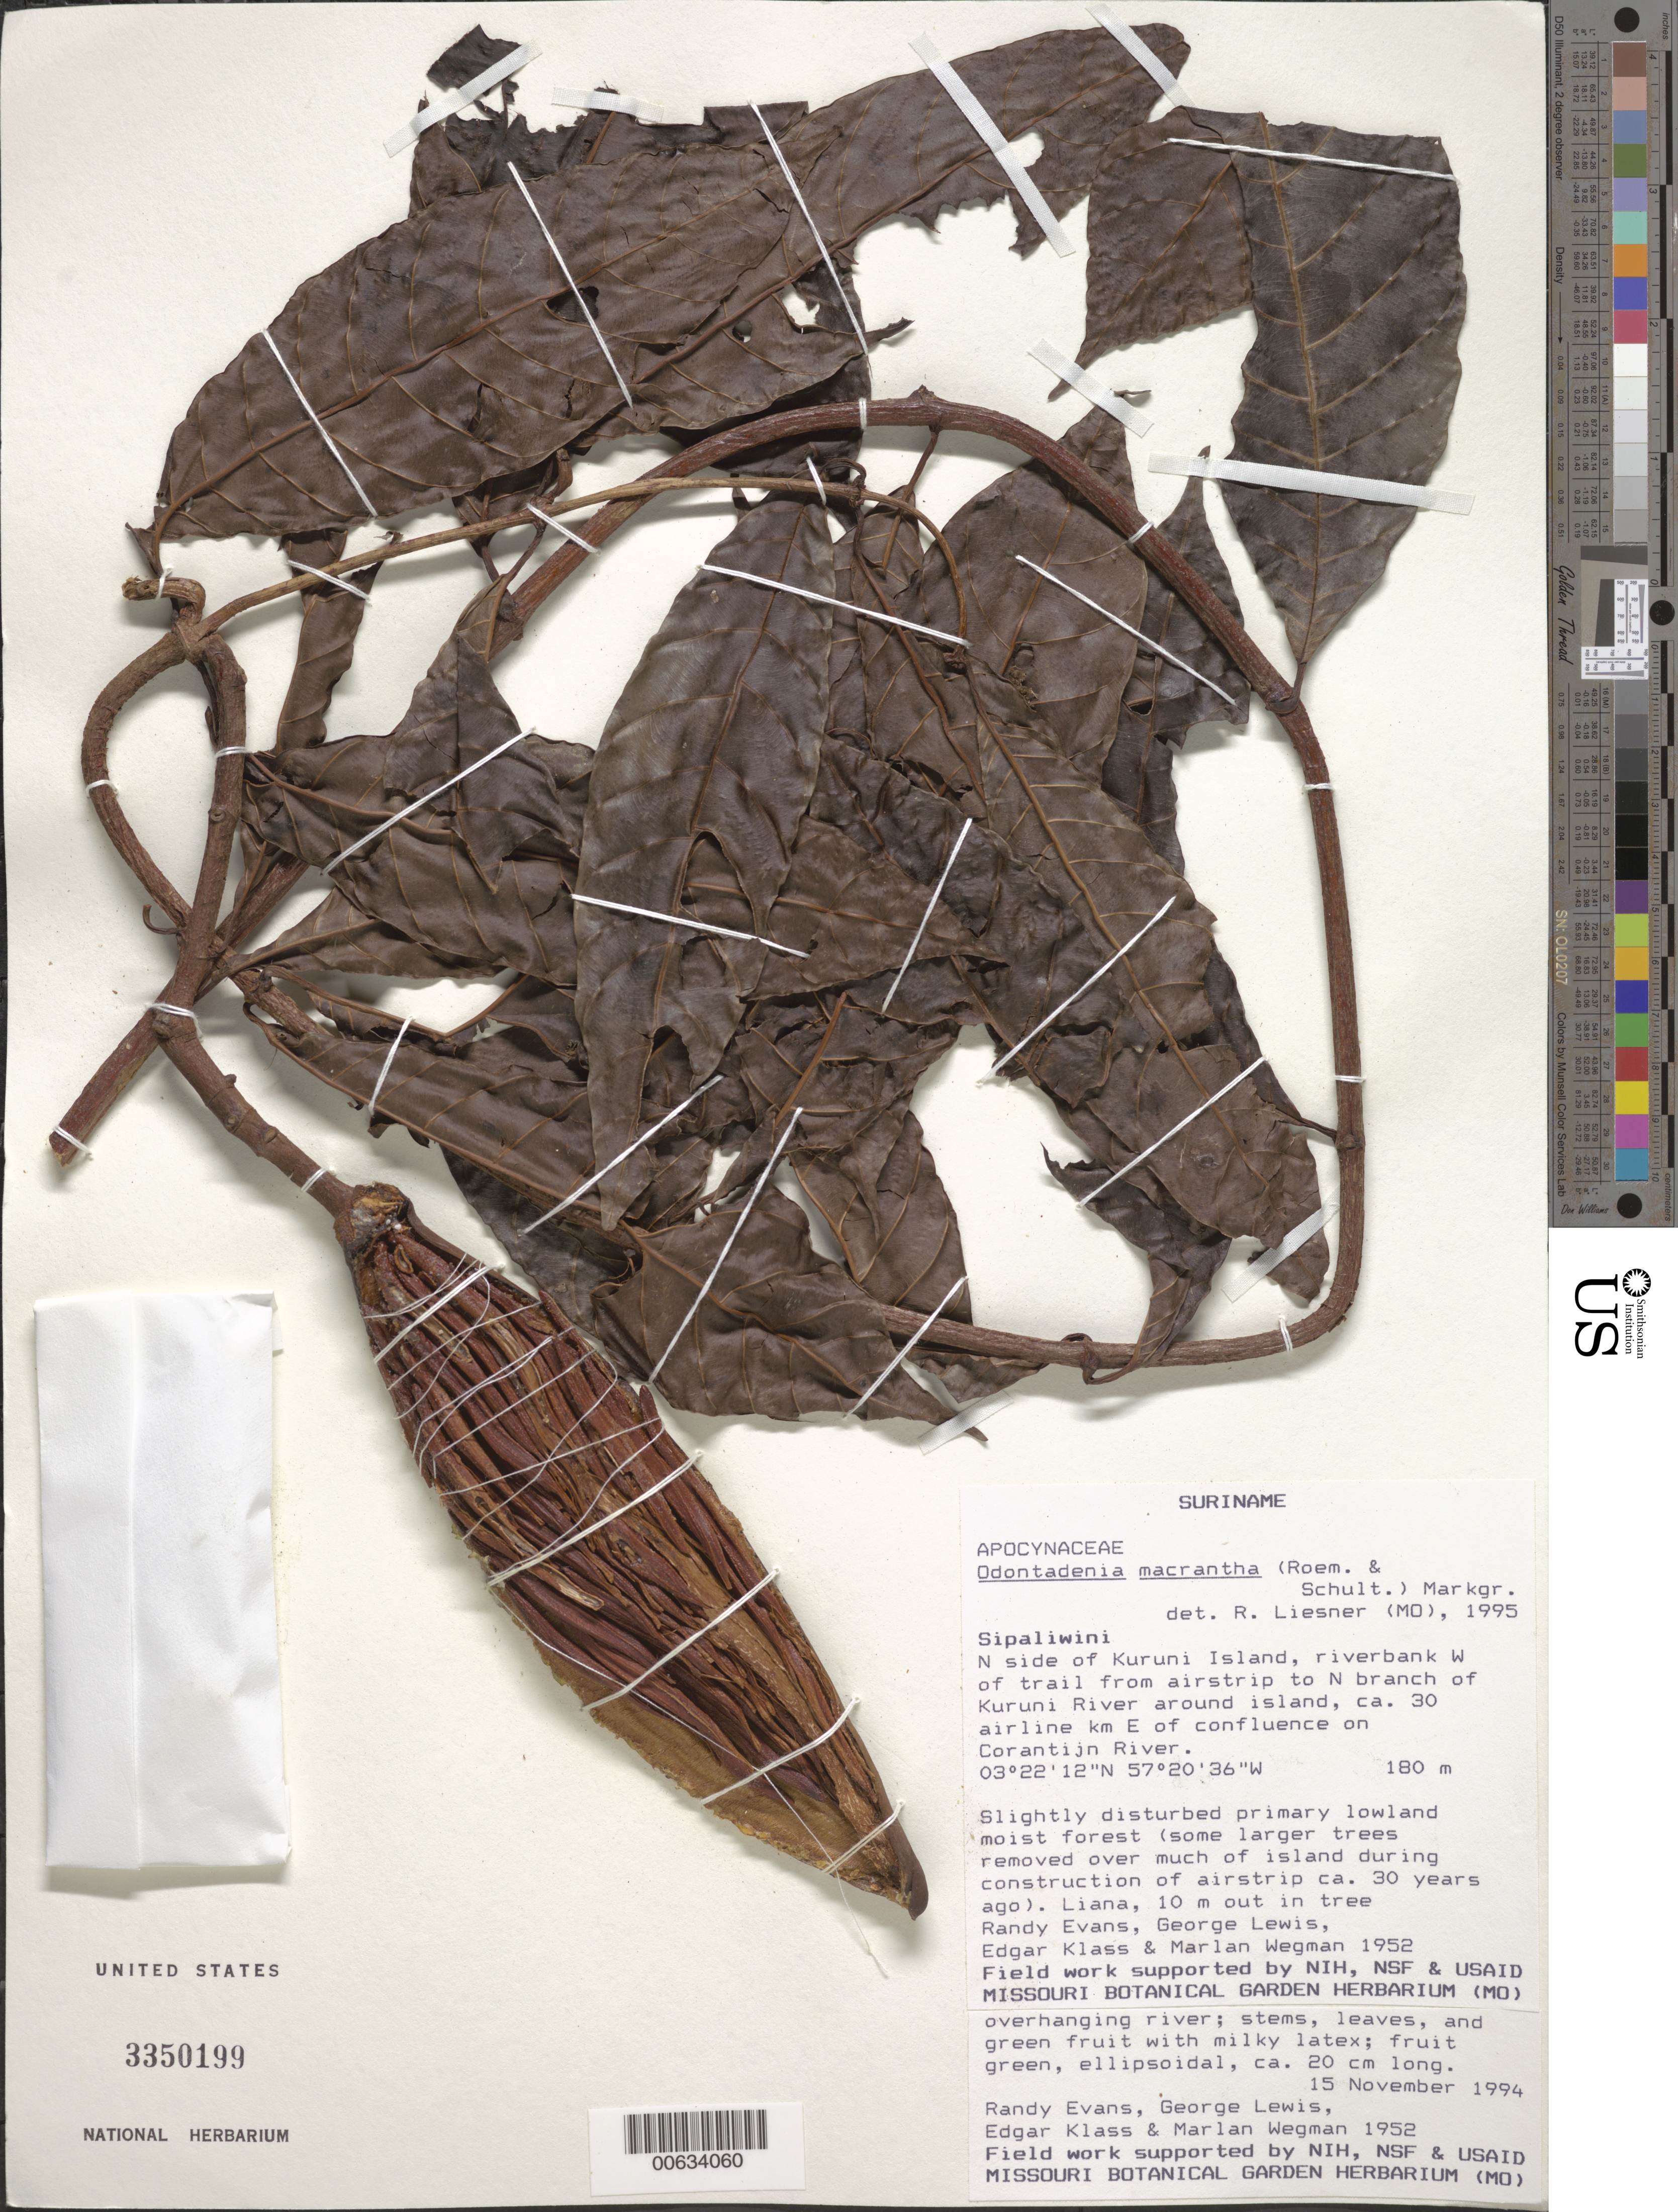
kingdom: Plantae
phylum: Tracheophyta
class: Magnoliopsida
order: Gentianales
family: Apocynaceae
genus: Odontadenia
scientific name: Odontadenia macrantha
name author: (Roem. & Schult.) Markgr.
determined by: Liesner, R. L.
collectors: R. Evans, G. Lewis, E. Klass & M. Wegman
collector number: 1952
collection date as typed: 15-Nov-94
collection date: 1994-11-15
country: Suriname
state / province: Sipaliwini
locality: Kuruni Island, N side, W of trail from airstrip to N branch of Kuruni R., ca 30 airline km E of confluence on Corantijn R.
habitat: Slightly disturbed primary lowland moist forest (some larger trees removed over much of island during construction of airstrip ca. 30 yrs ago)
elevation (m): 180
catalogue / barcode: US 3350199